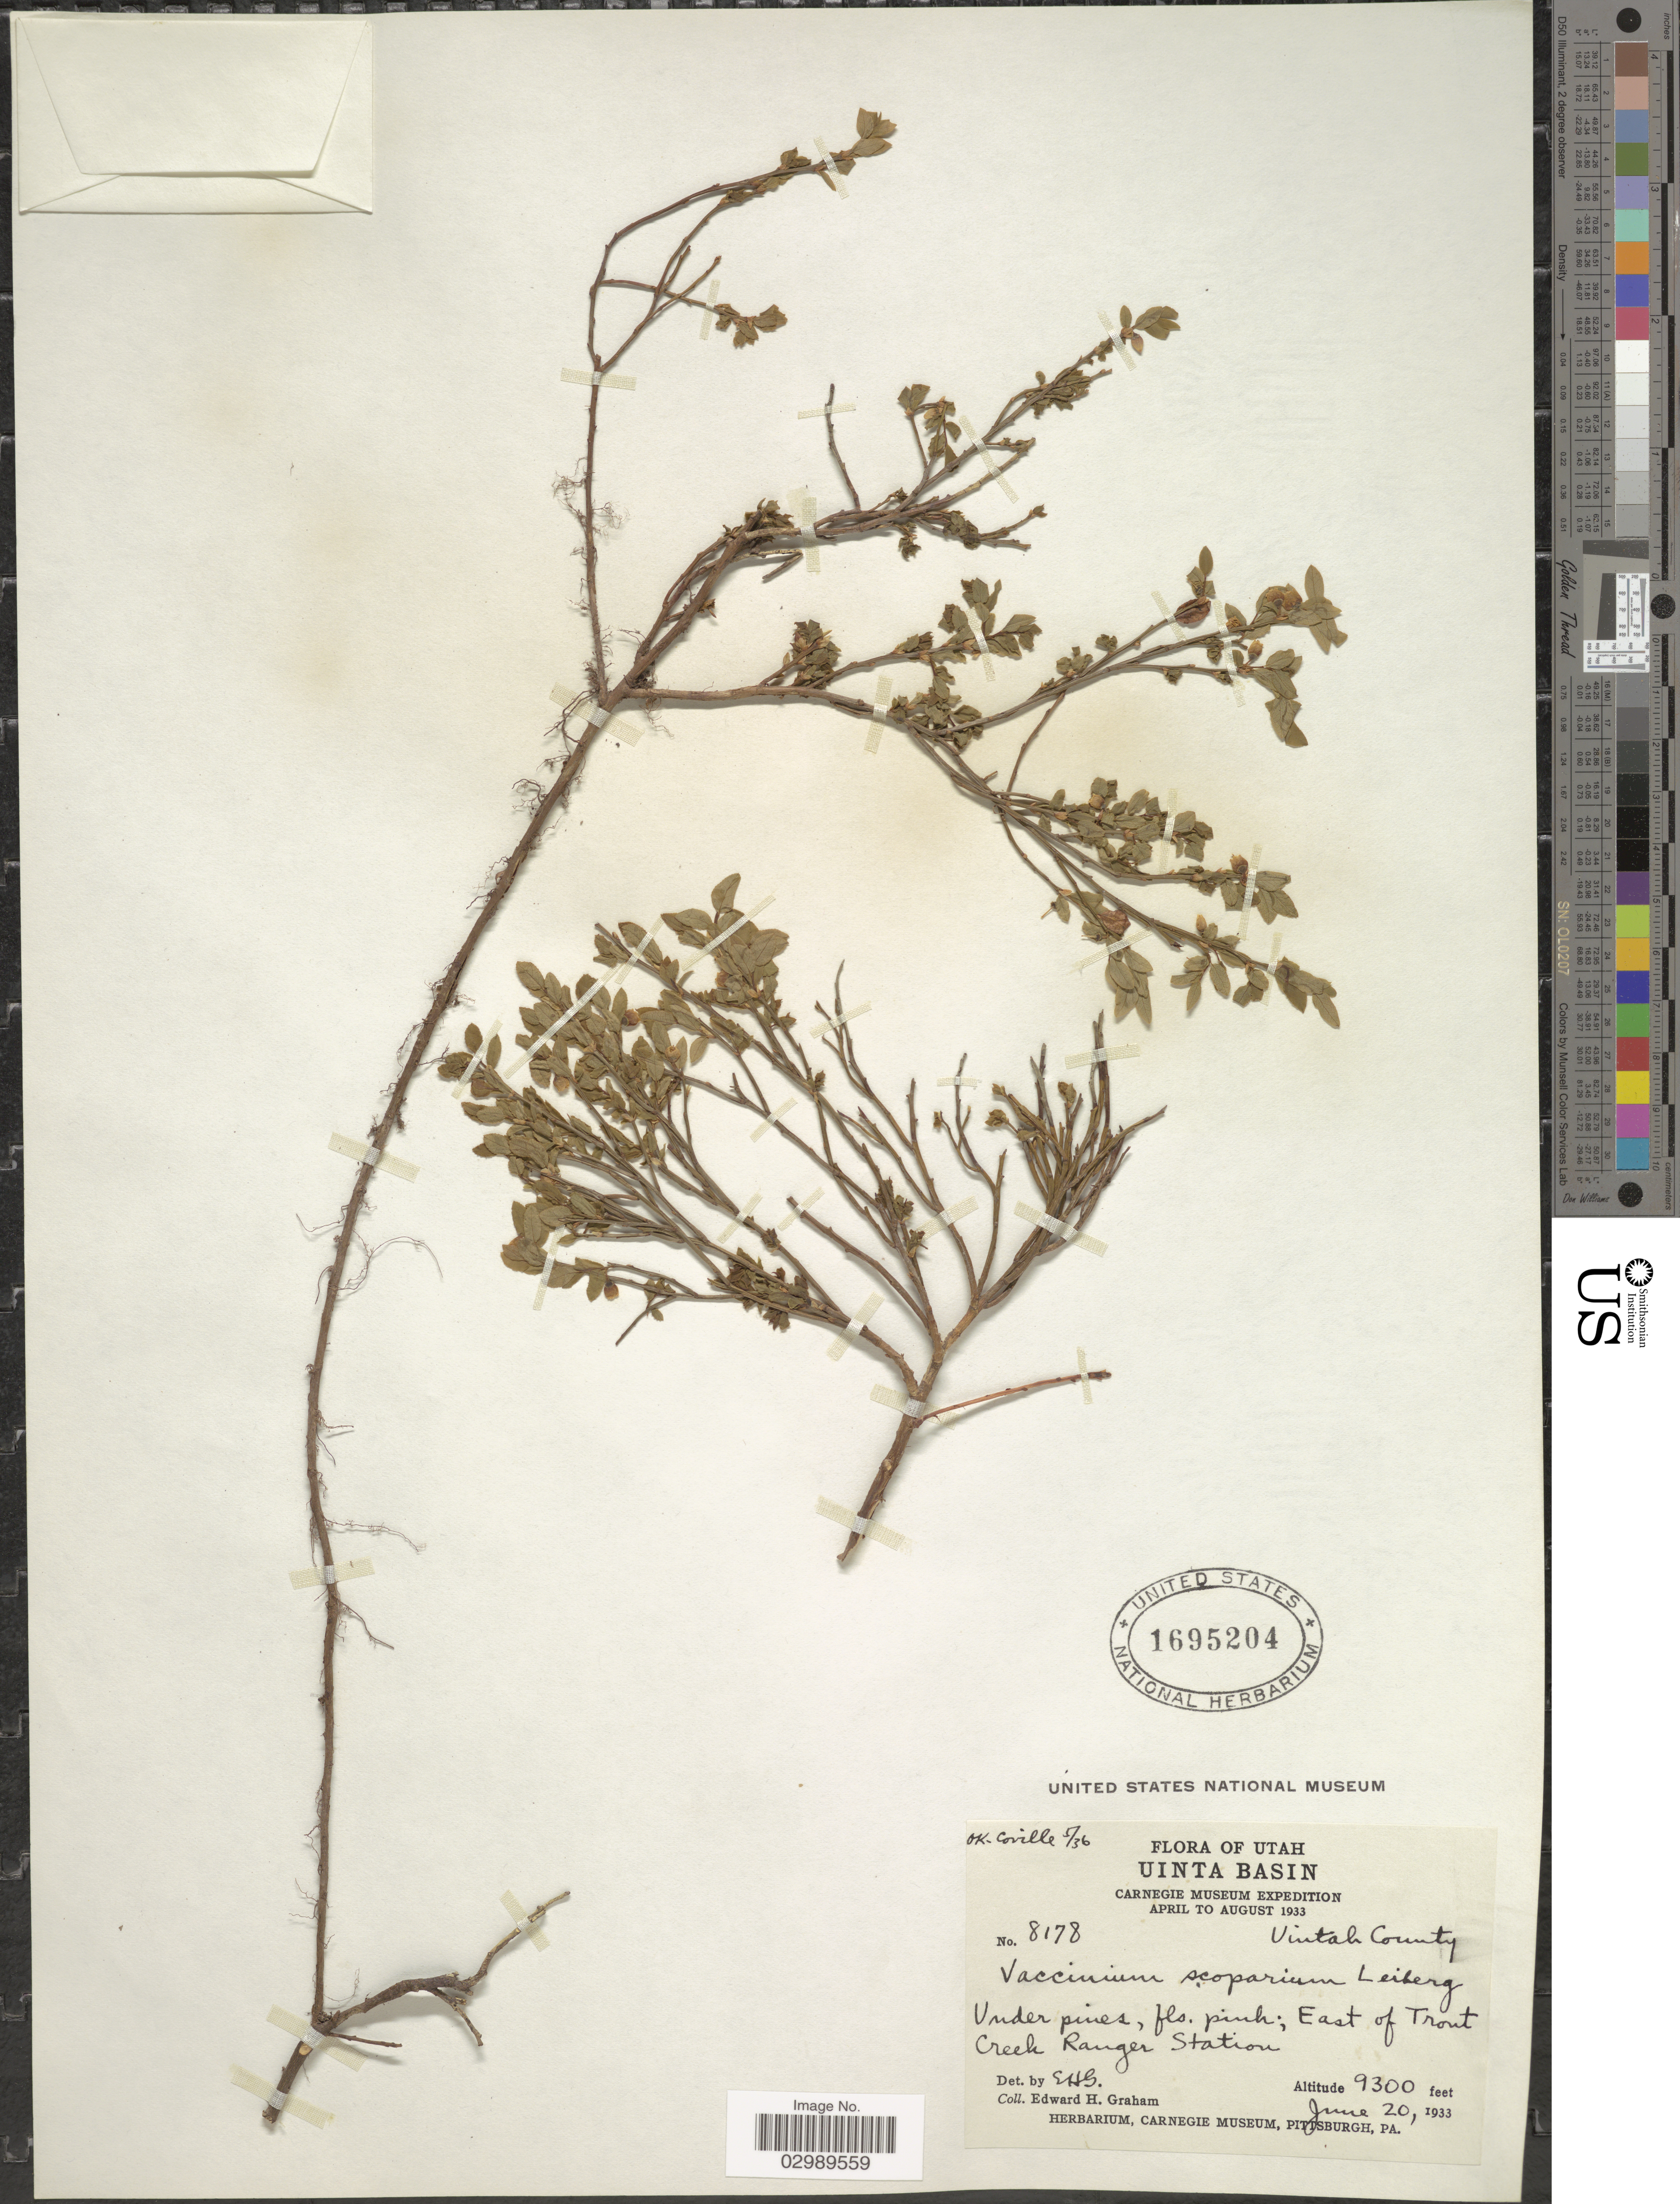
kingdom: Plantae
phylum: Tracheophyta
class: Magnoliopsida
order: Ericales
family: Ericaceae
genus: Vaccinium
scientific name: Vaccinium scoparium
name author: Leiberg ex Coville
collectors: E. H. Graham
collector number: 8178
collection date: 1933-06-20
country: United States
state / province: Utah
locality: East of Tront Creek Ranger Station.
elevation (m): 2835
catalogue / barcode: US 1695204